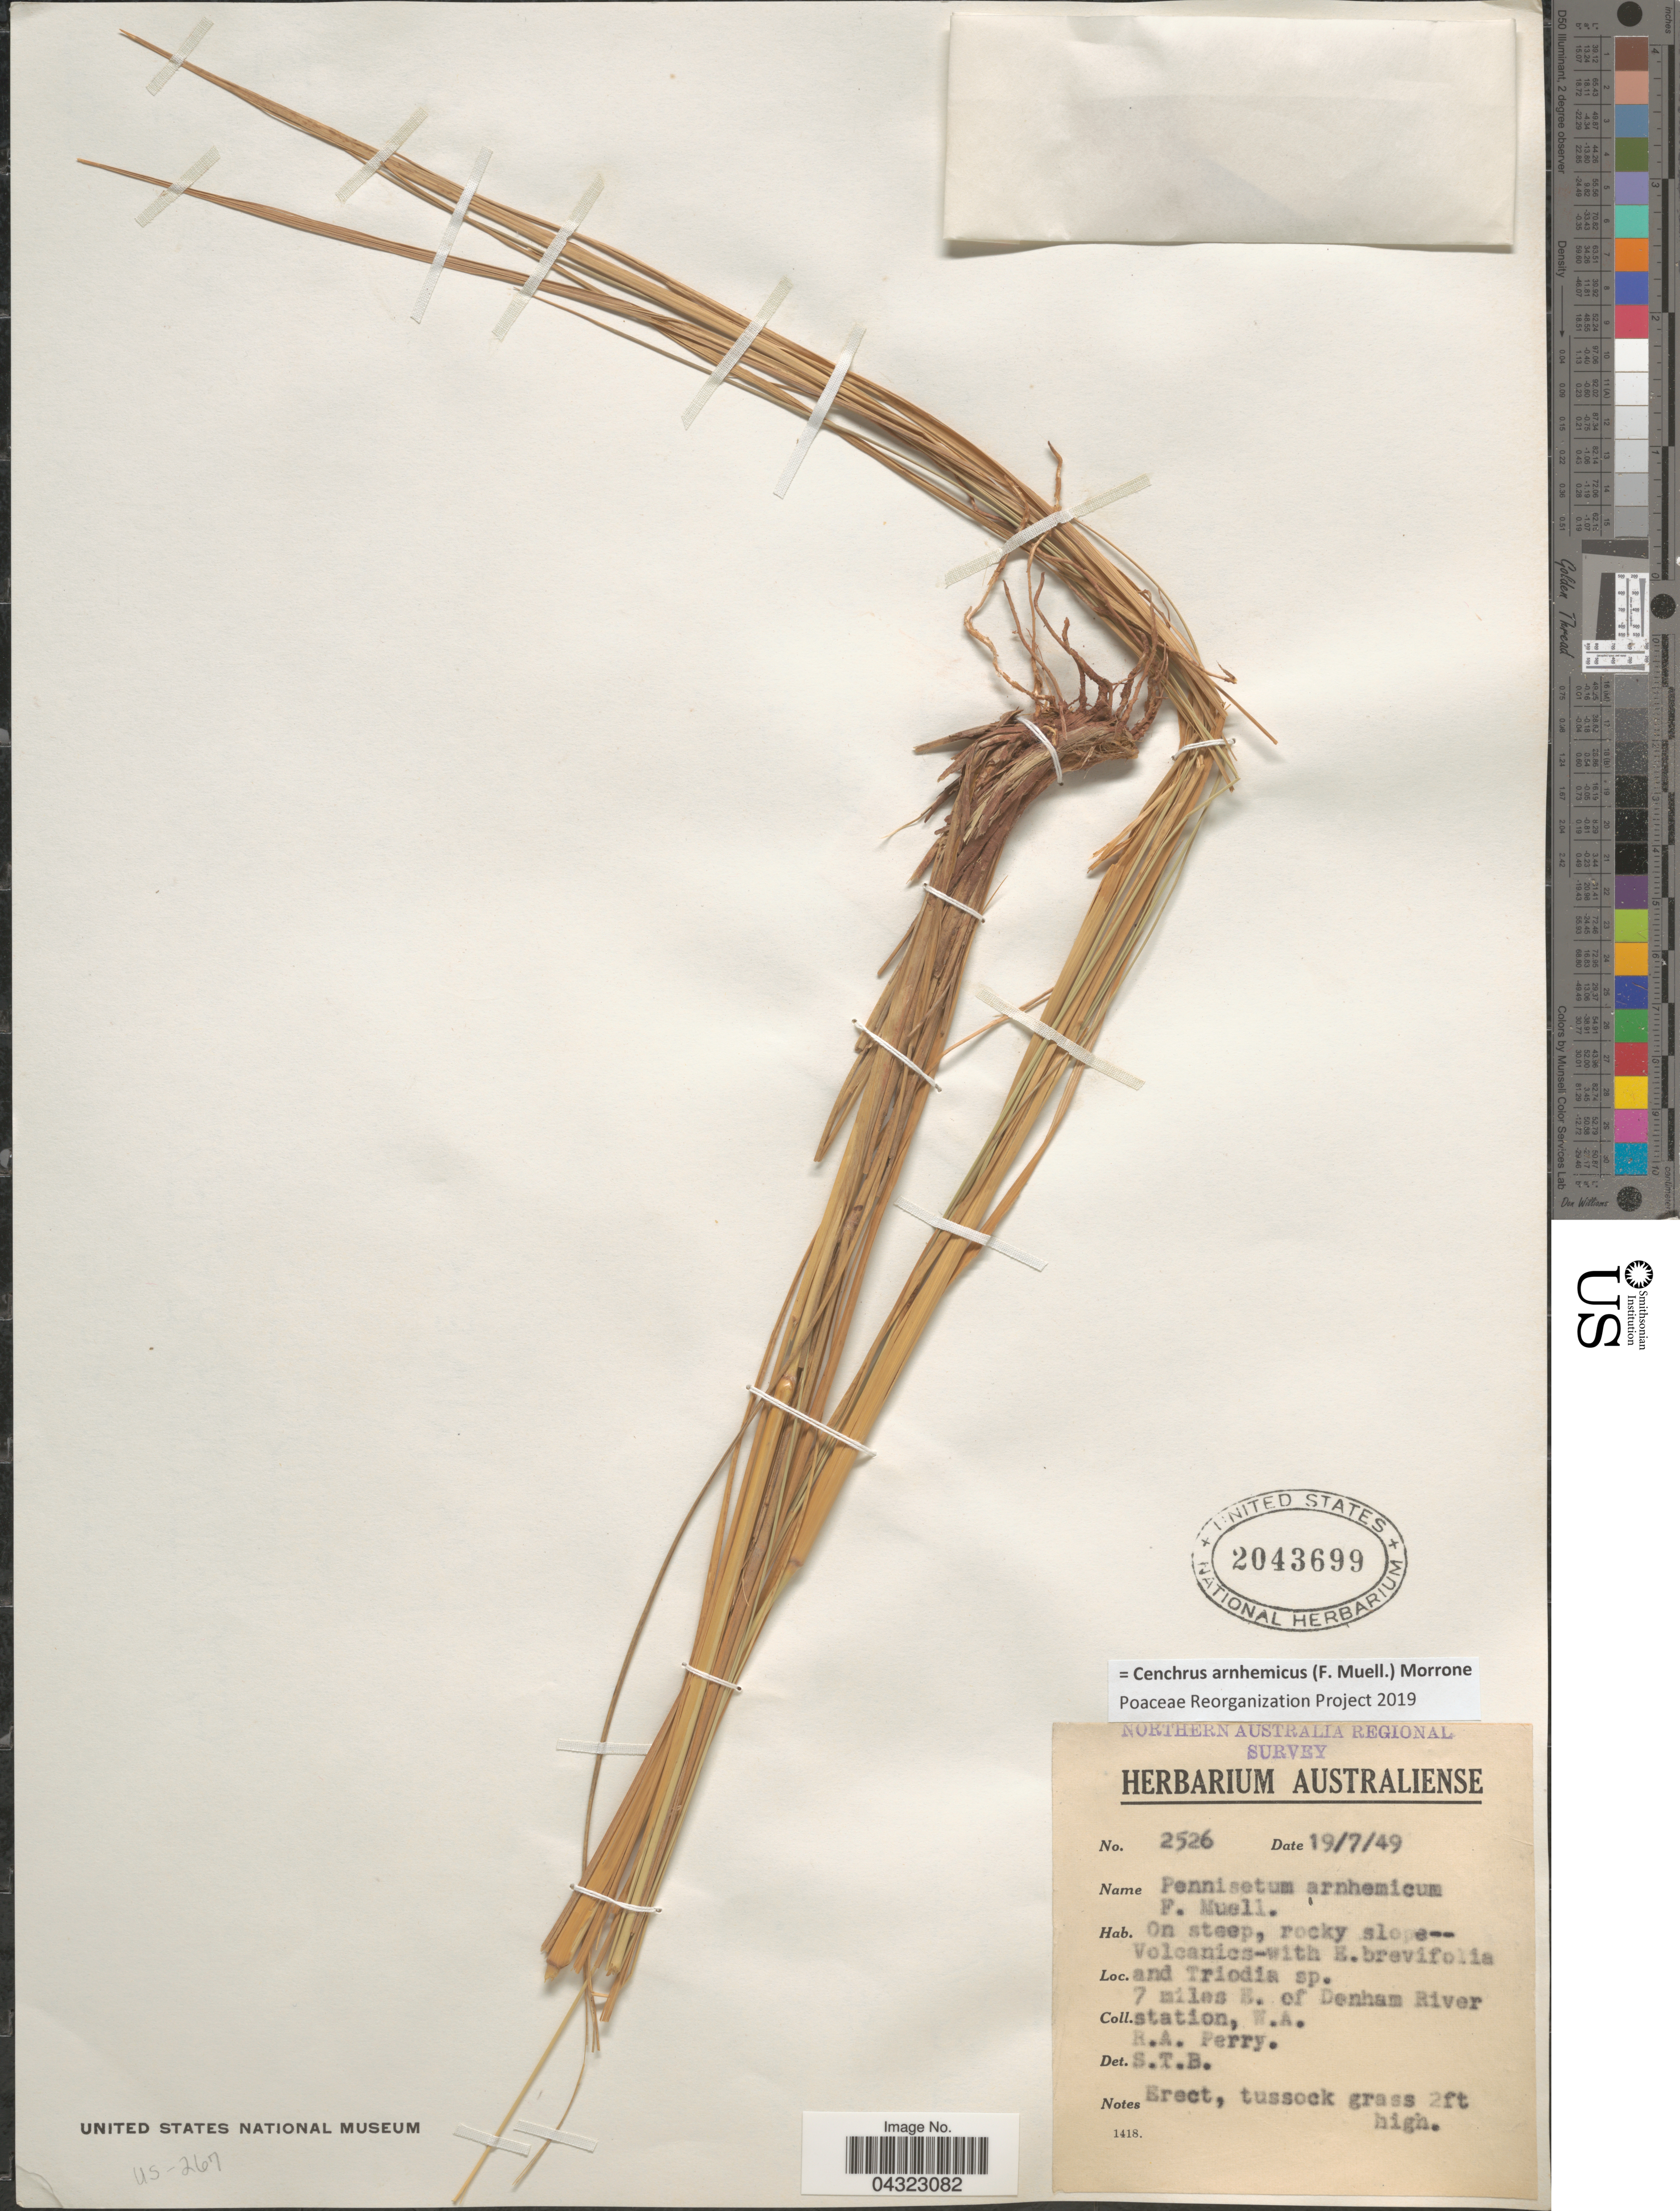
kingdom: Plantae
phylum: Tracheophyta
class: Liliopsida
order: Poales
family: Poaceae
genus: Cenchrus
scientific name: Cenchrus arnhemicus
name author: (F. Muell.) Morrone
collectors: Perry, R. A.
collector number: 2526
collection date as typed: Transcribed d/m/y: 19/7/49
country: Australia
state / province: Western Australia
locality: Northern Australia Regional Survey. On steep, rocky slope--Volcanics. 7 miles E. of Denham River station.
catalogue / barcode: US 2043699